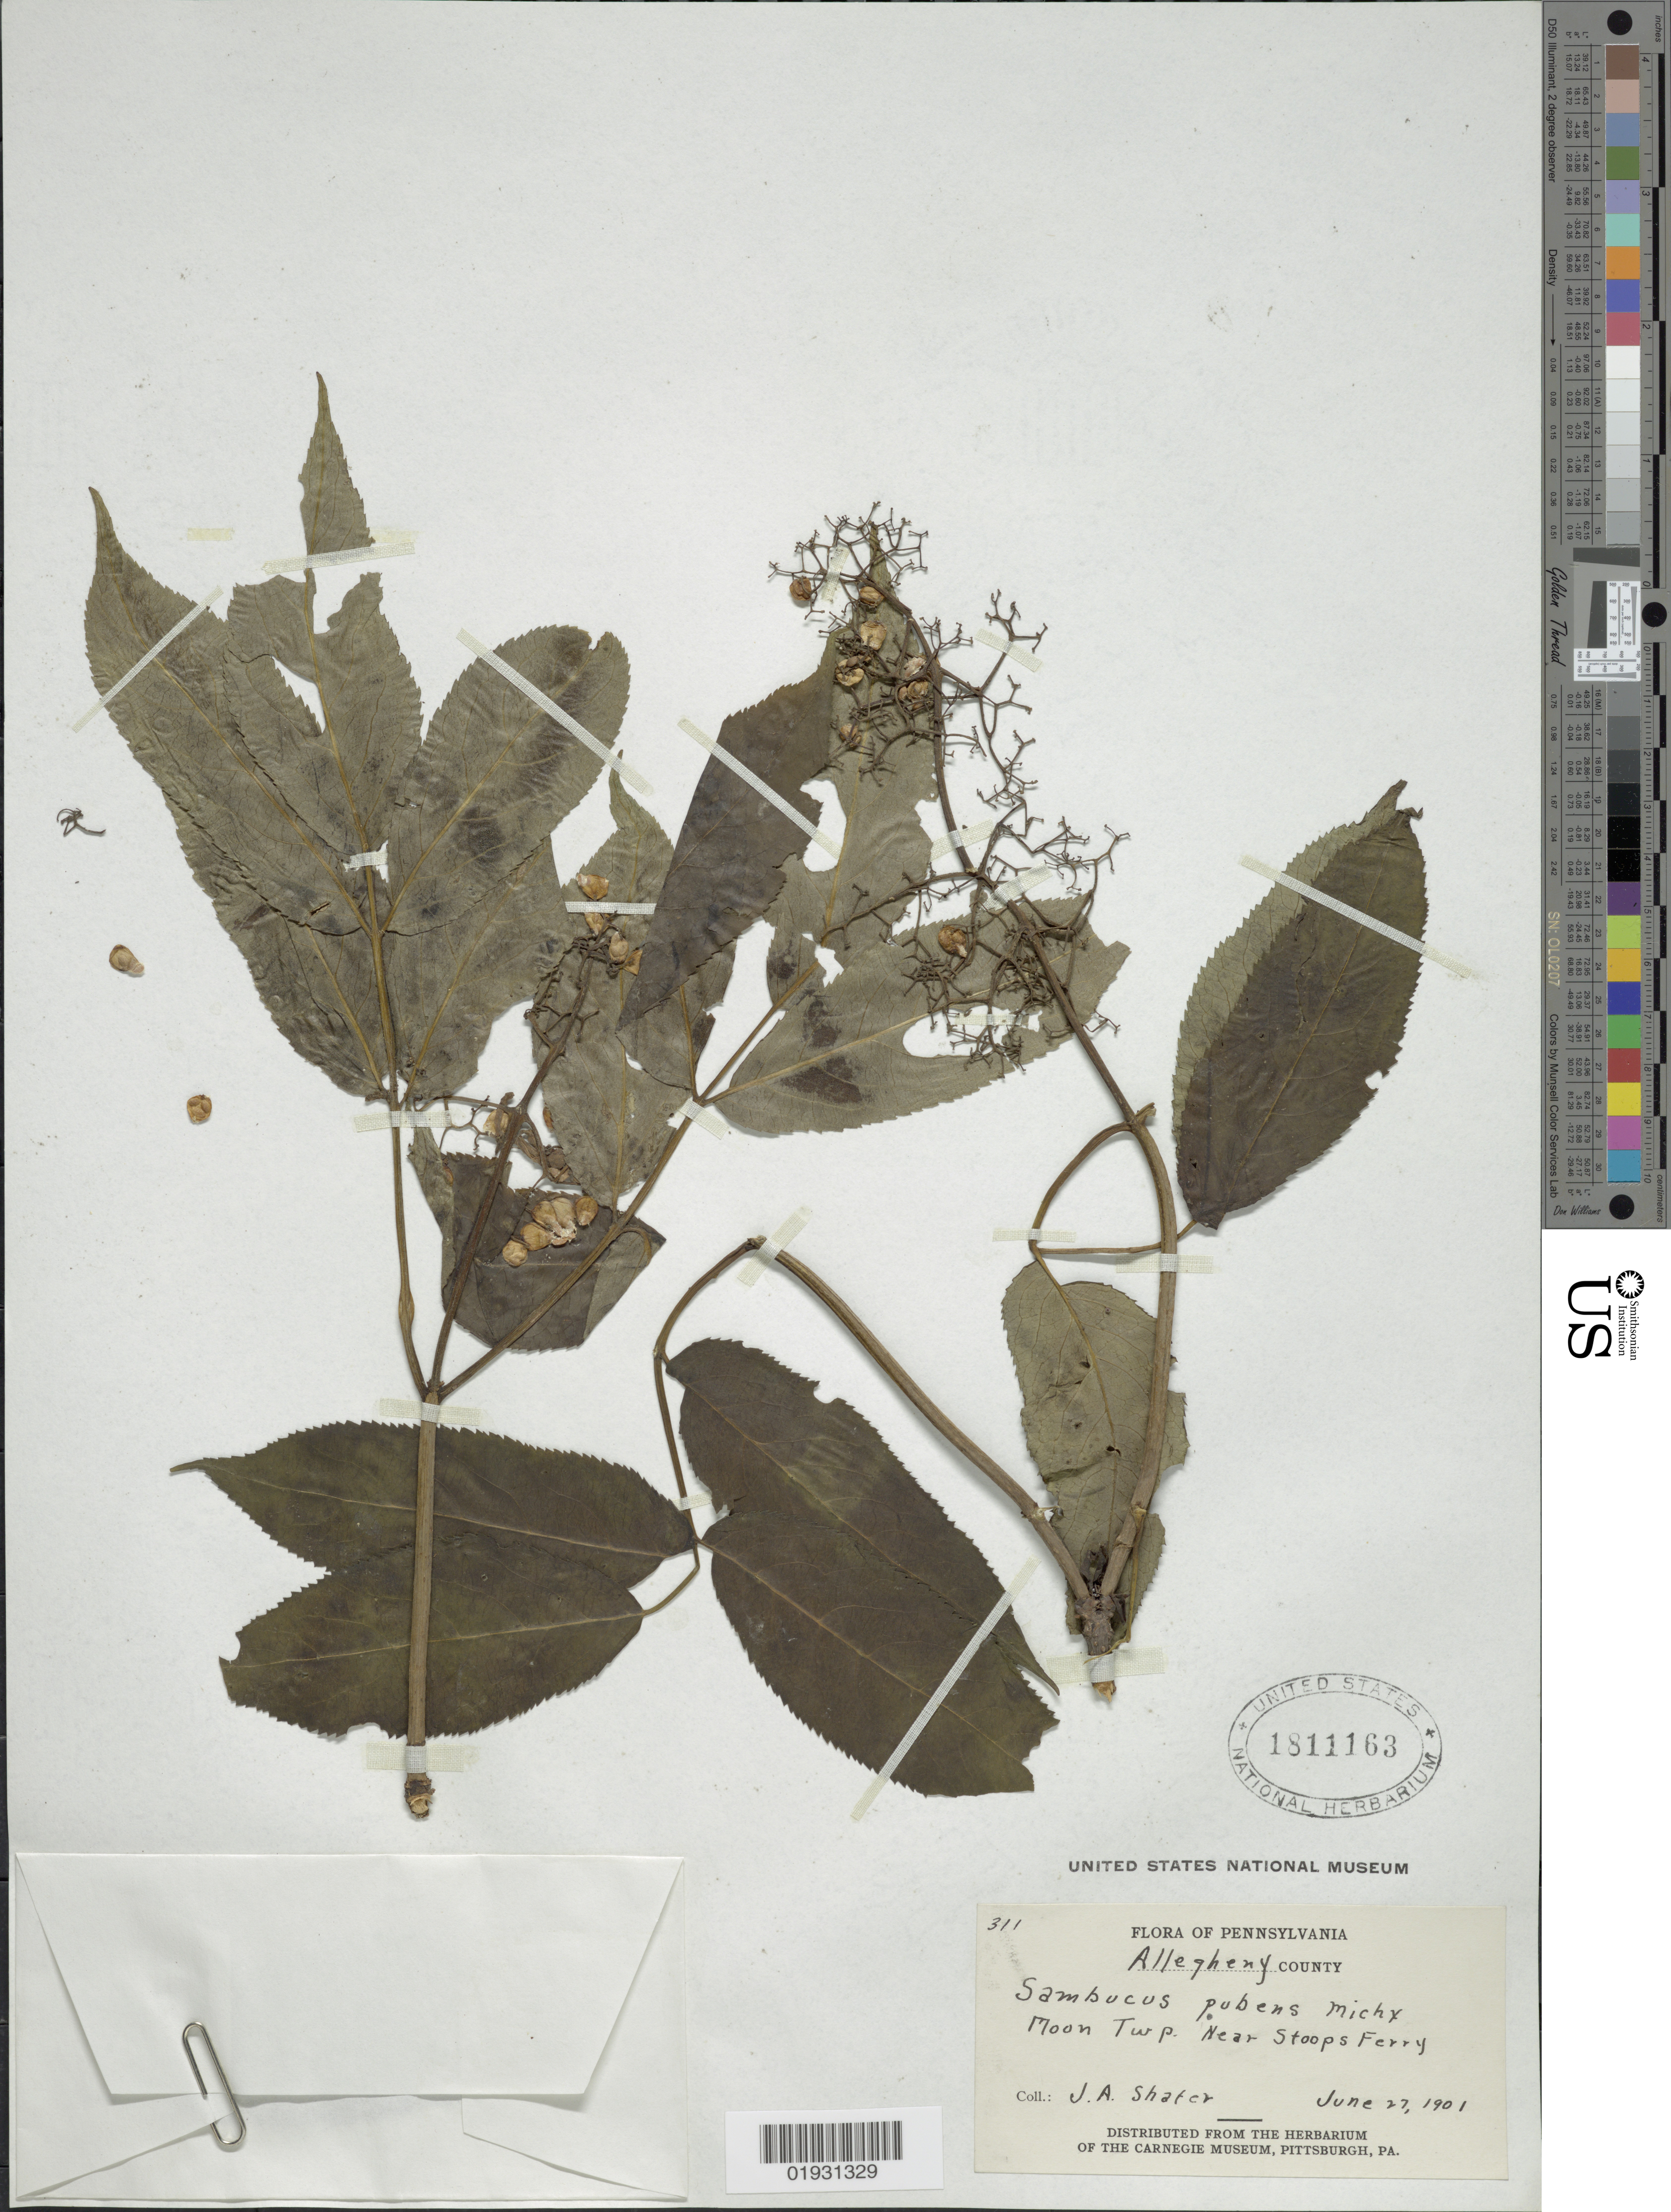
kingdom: Plantae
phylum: Tracheophyta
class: Magnoliopsida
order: Dipsacales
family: Viburnaceae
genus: Sambucus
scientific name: Sambucus racemosa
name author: L.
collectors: J. A. Schafer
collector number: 311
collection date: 1901-06-27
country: United States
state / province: Pennsylvania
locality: Allegheny County, Moon Twp., Near Stoops Ferry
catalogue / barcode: US 1811163